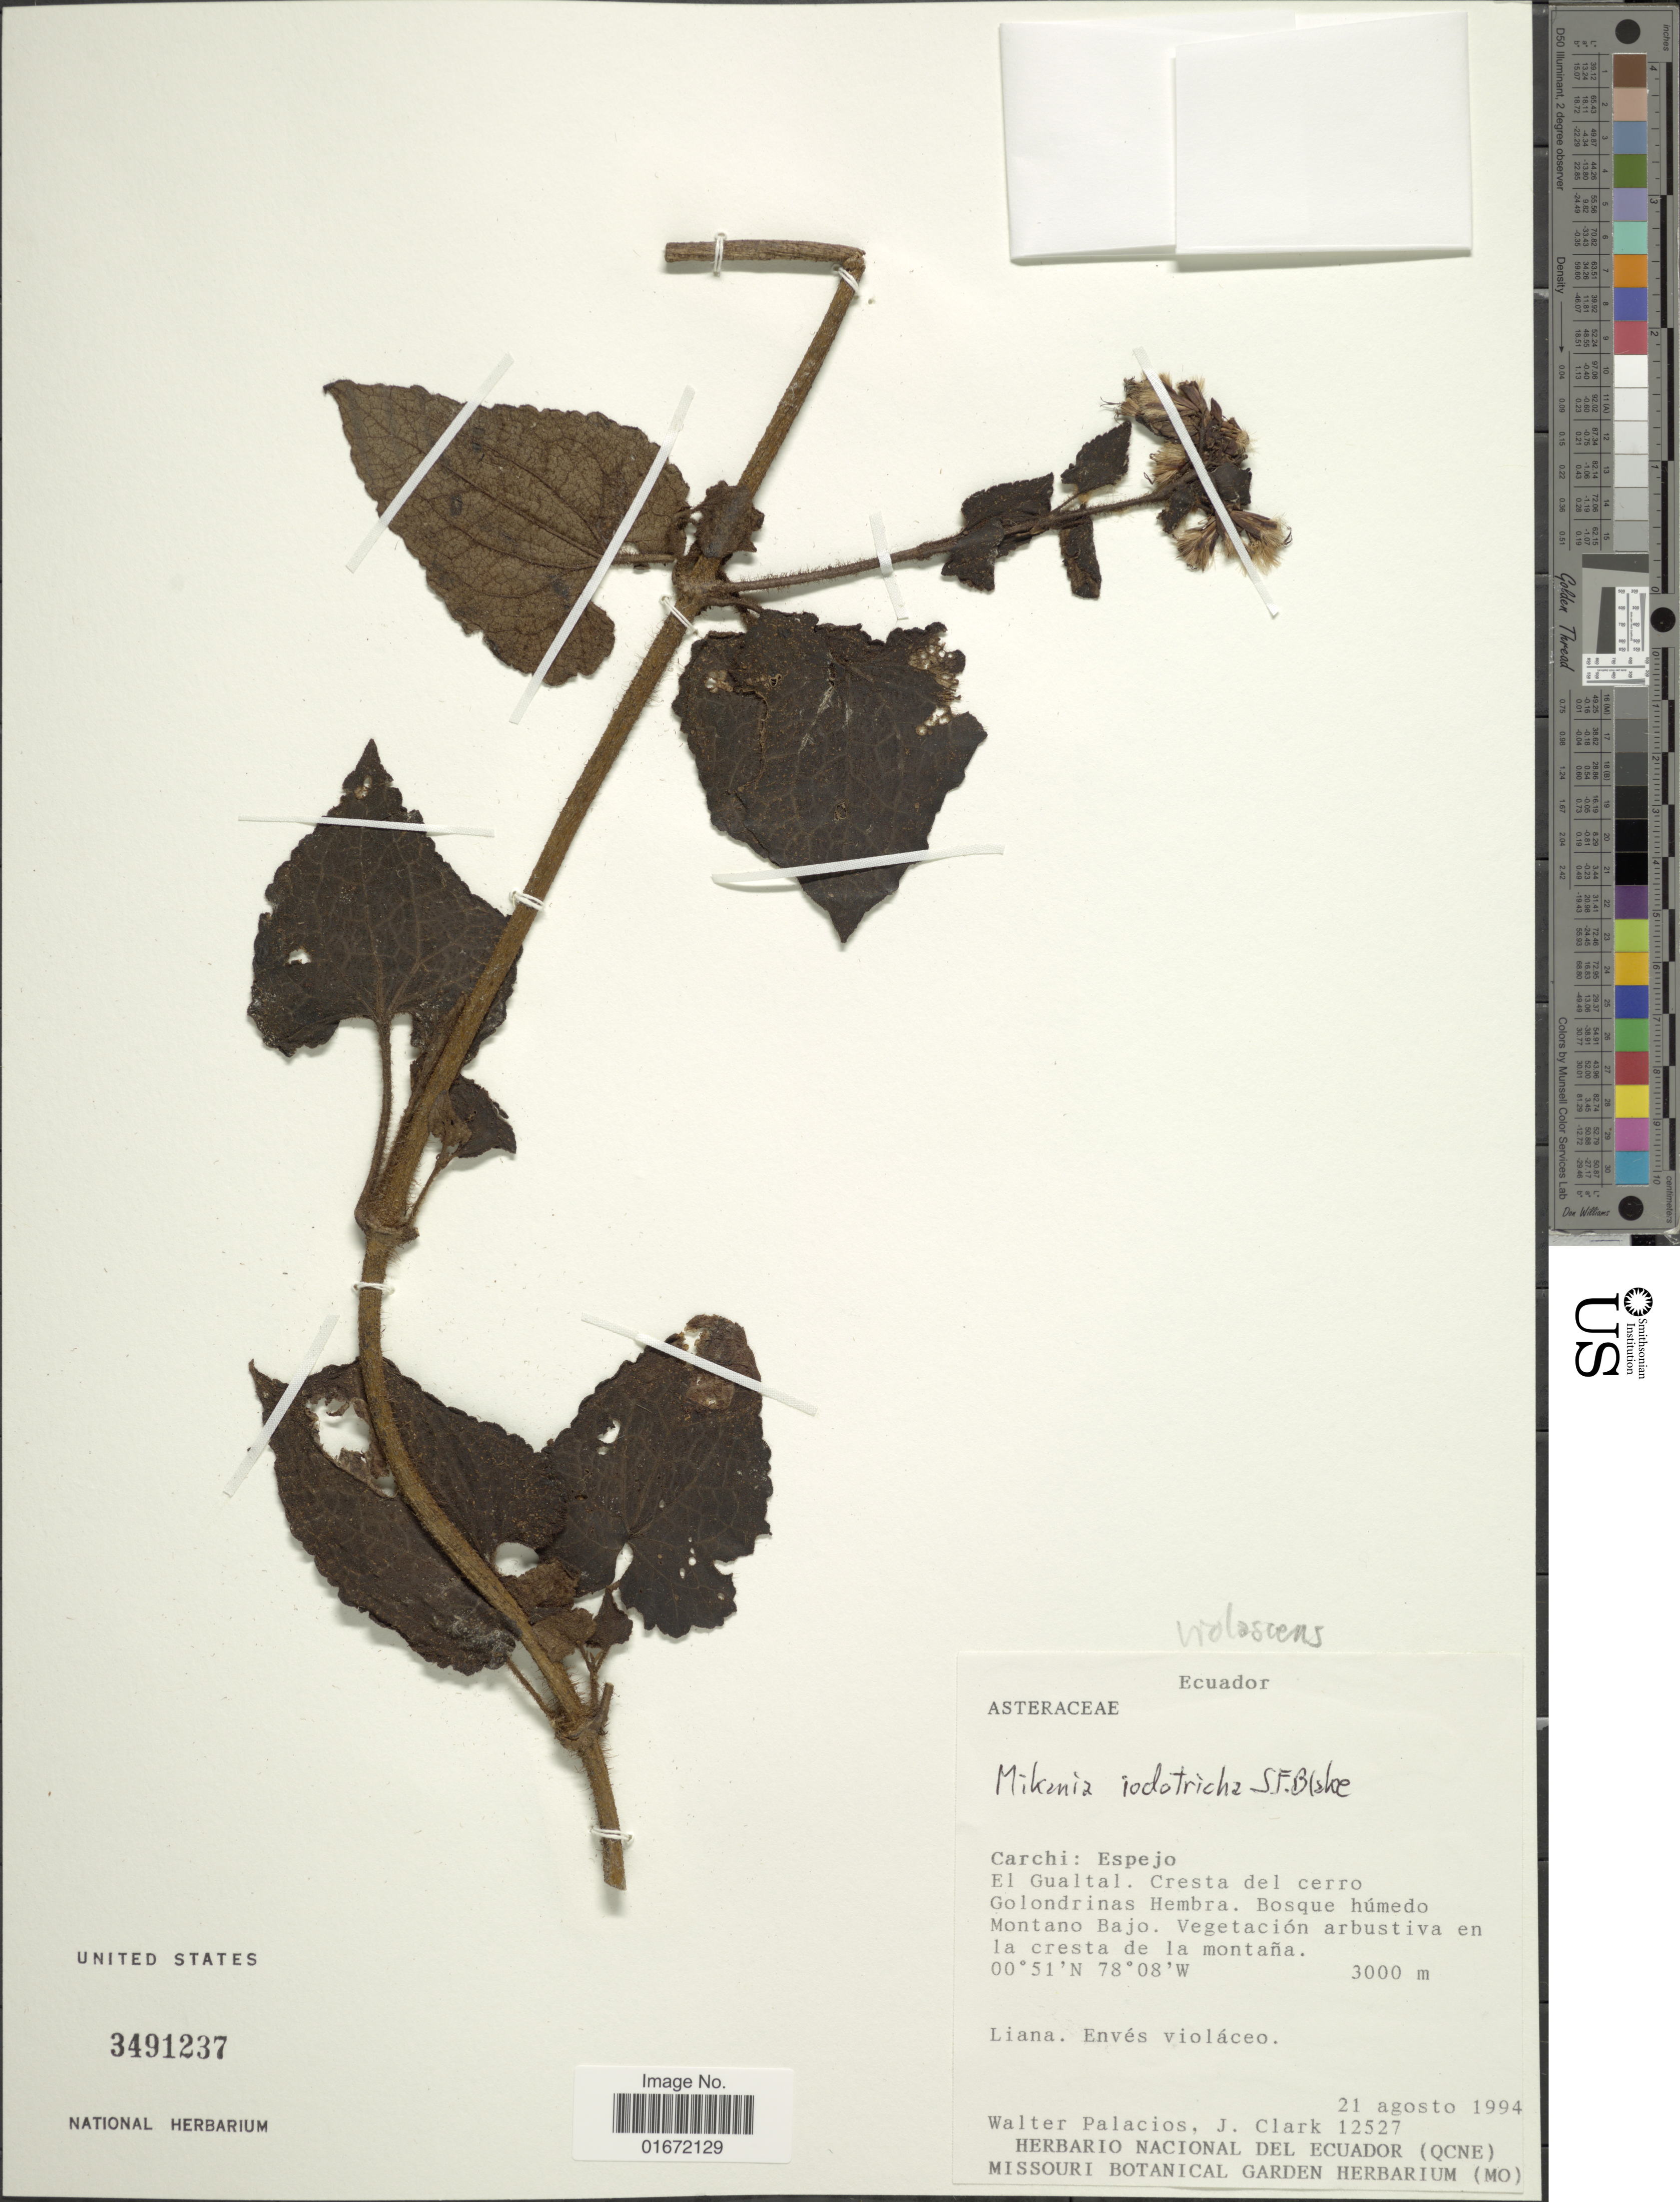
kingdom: Plantae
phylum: Tracheophyta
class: Magnoliopsida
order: Asterales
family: Asteraceae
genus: Mikania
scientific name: Mikania violascens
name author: (B.L. Rob.) R.M. King & H. Rob.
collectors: W. Palacios & J. L. Clark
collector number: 12527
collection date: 1994-08-21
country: Ecuador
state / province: Carchi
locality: Carchi: Espejo. El Gualtal. Cresta del cerro Golondrinas Hembra. Bosque húmedo Montano Bajo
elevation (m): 3000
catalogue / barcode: US 3491237